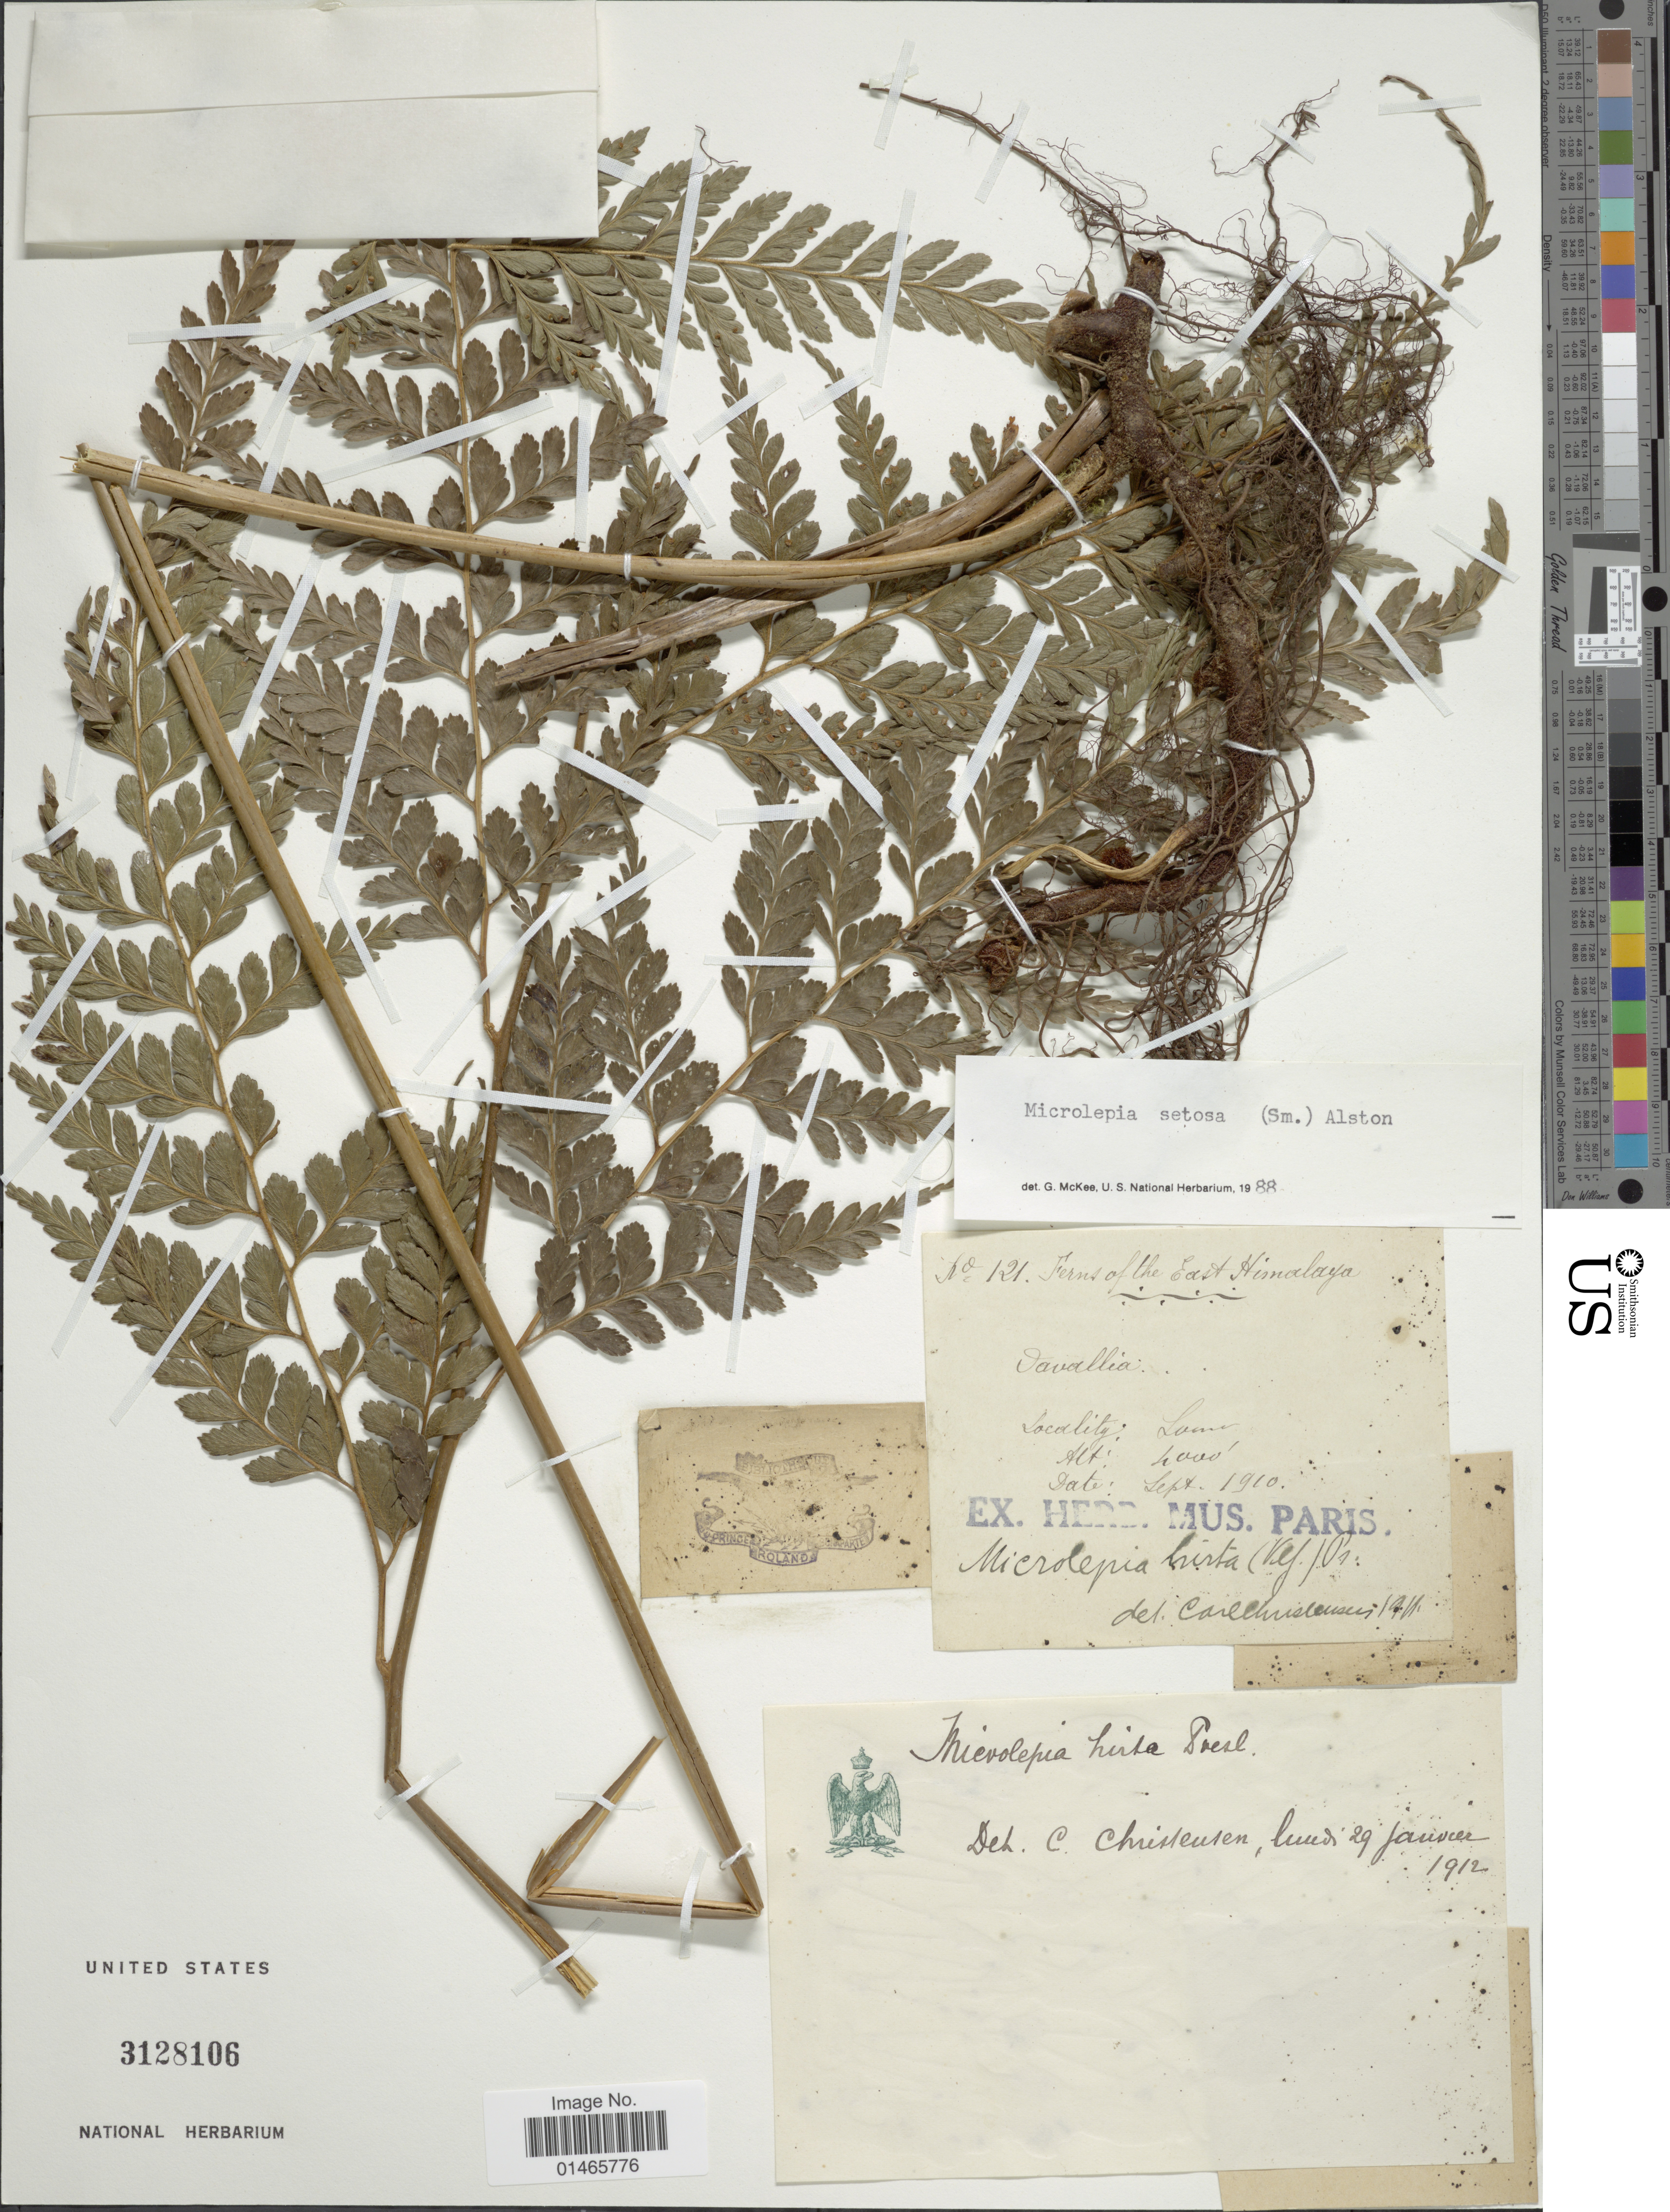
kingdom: Plantae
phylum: Tracheophyta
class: Polypodiopsida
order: Polypodiales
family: Dennstaedtiaceae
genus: Microlepia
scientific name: Microlepia setosa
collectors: ex herb. Mus. Paris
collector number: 121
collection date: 1910-09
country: India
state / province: Bihar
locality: East Himalaya, Lomo [interpreted]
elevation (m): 1219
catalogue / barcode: US 3128106